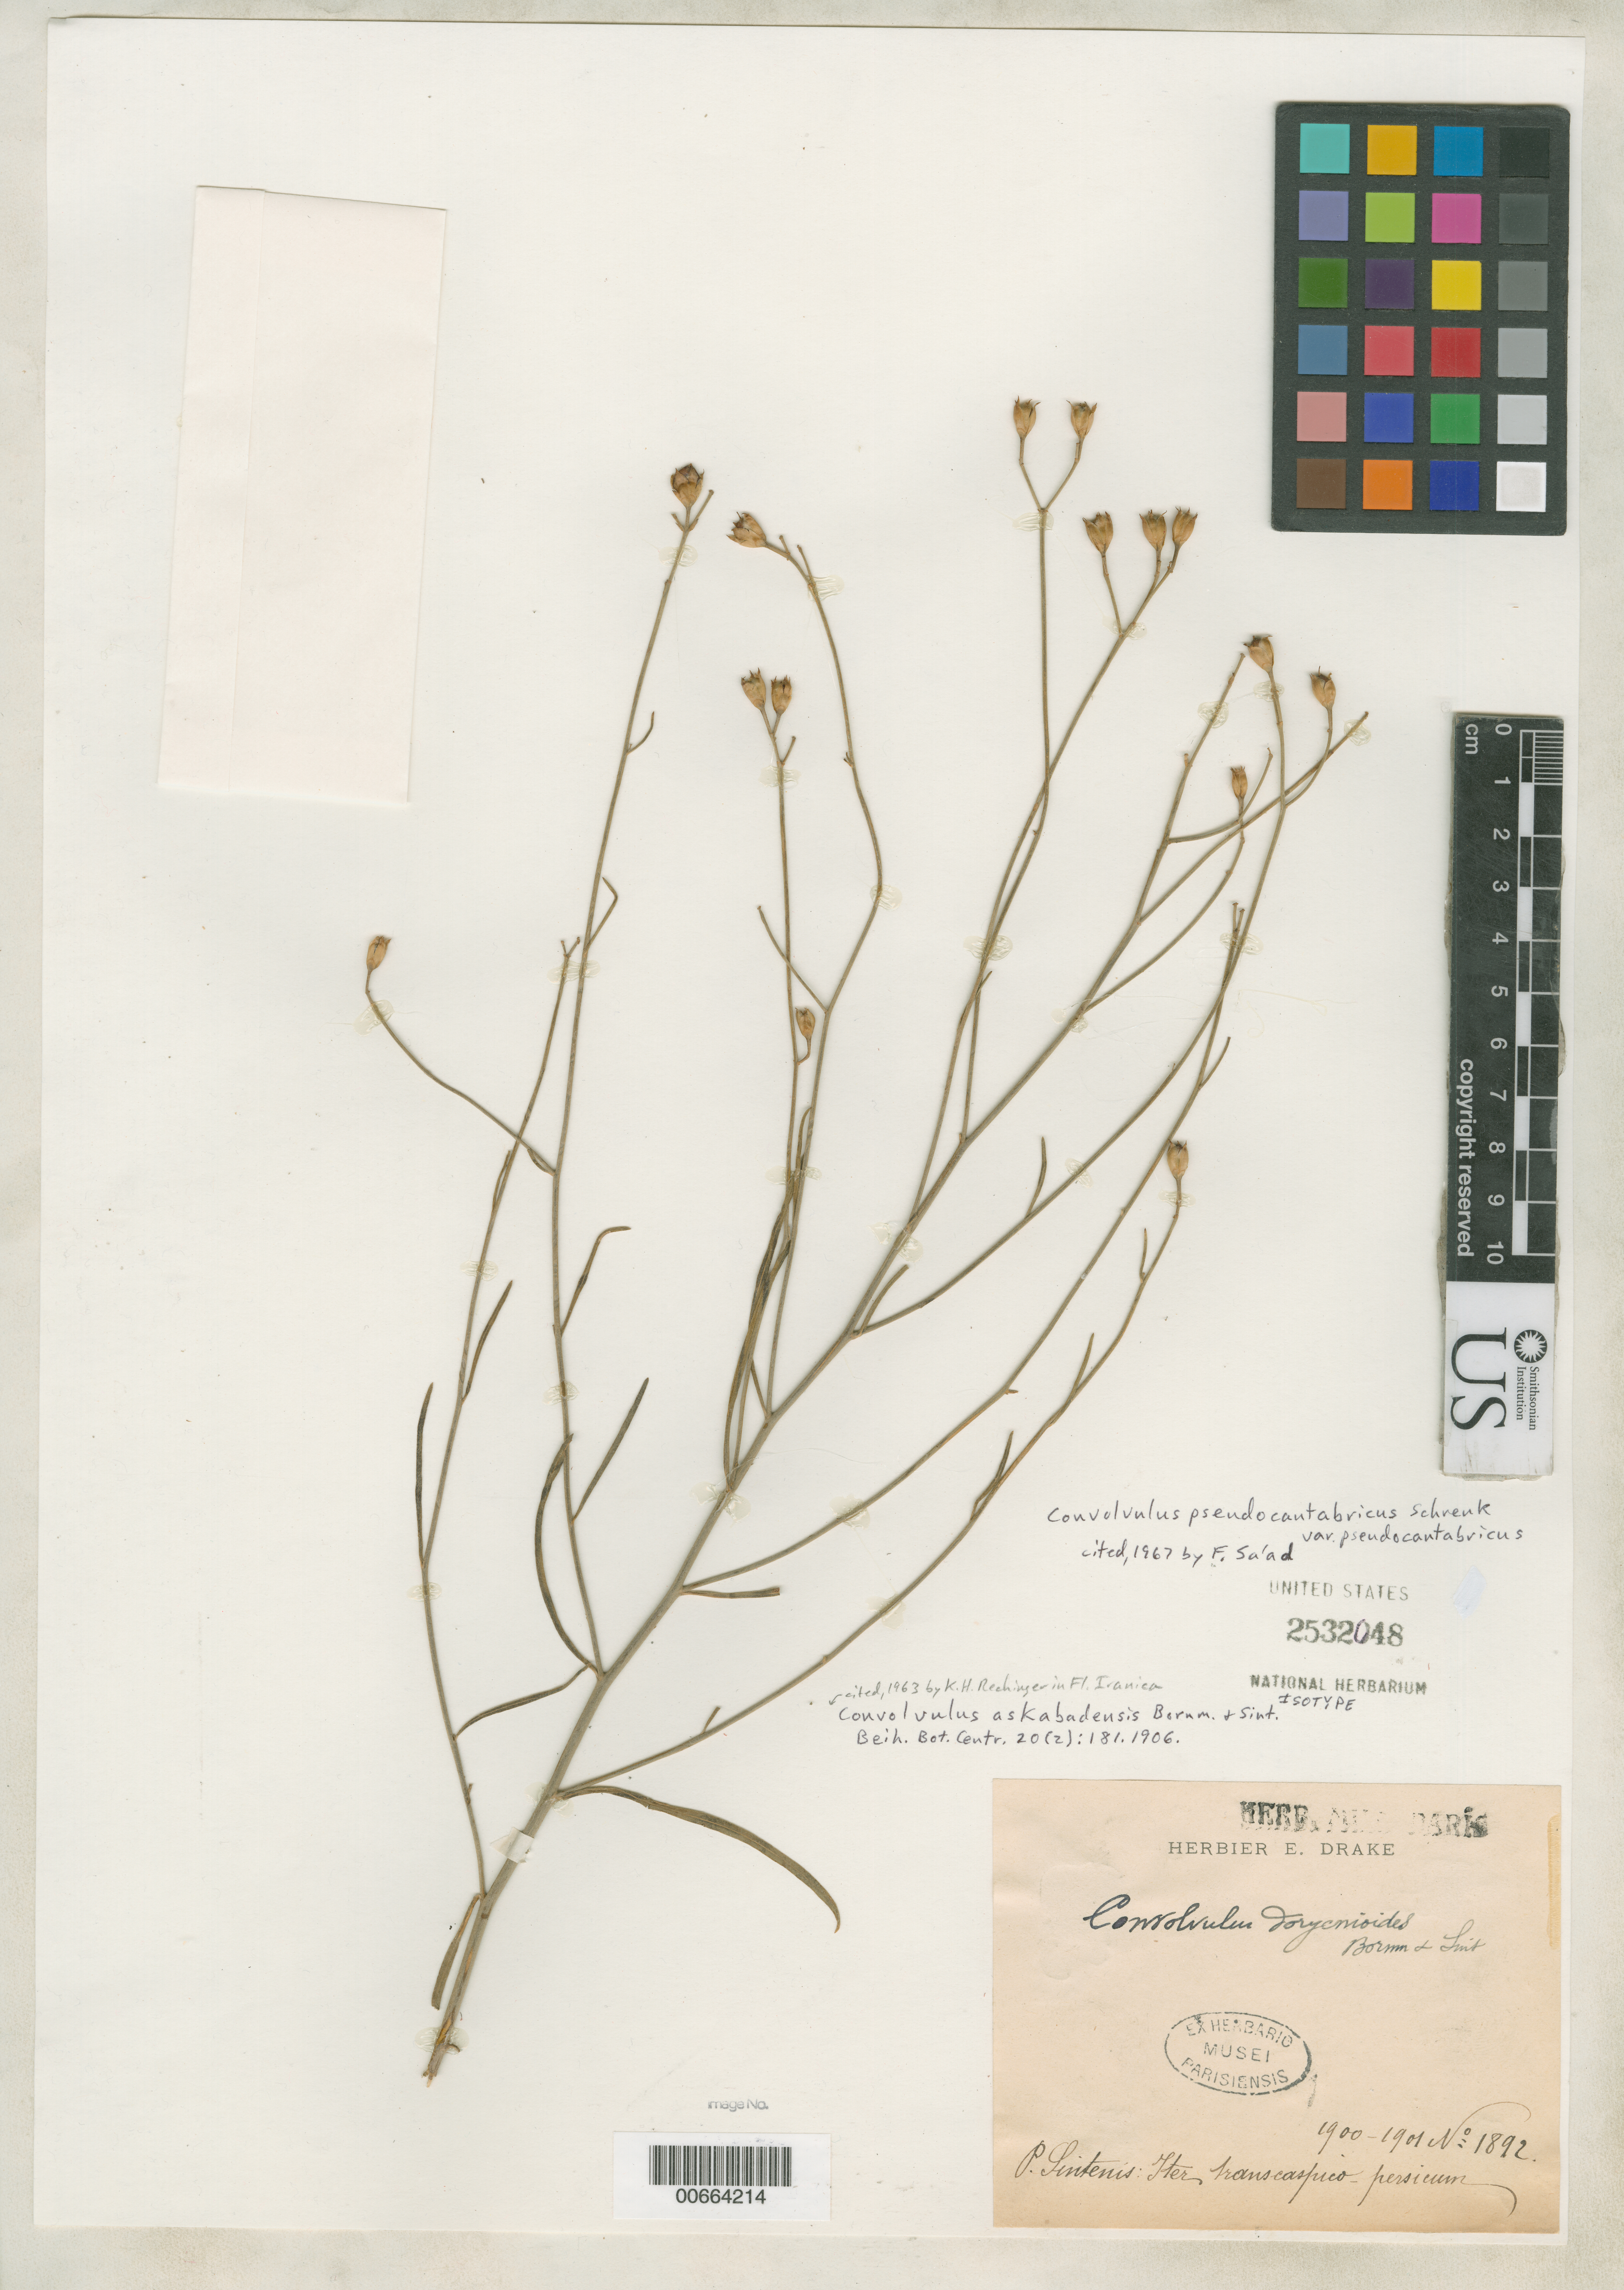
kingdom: Plantae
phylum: Tracheophyta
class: Magnoliopsida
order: Solanales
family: Convolvulaceae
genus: Convolvulus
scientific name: Convolvulus askabadensis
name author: Bornm. & Sint.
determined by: Sa'ad, F.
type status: Isotype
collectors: P. Sintenis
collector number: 1892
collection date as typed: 1900 to -- --- 1901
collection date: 1900/1901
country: Turkmenistan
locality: Iter transcaspico persicum.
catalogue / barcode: US 2532048